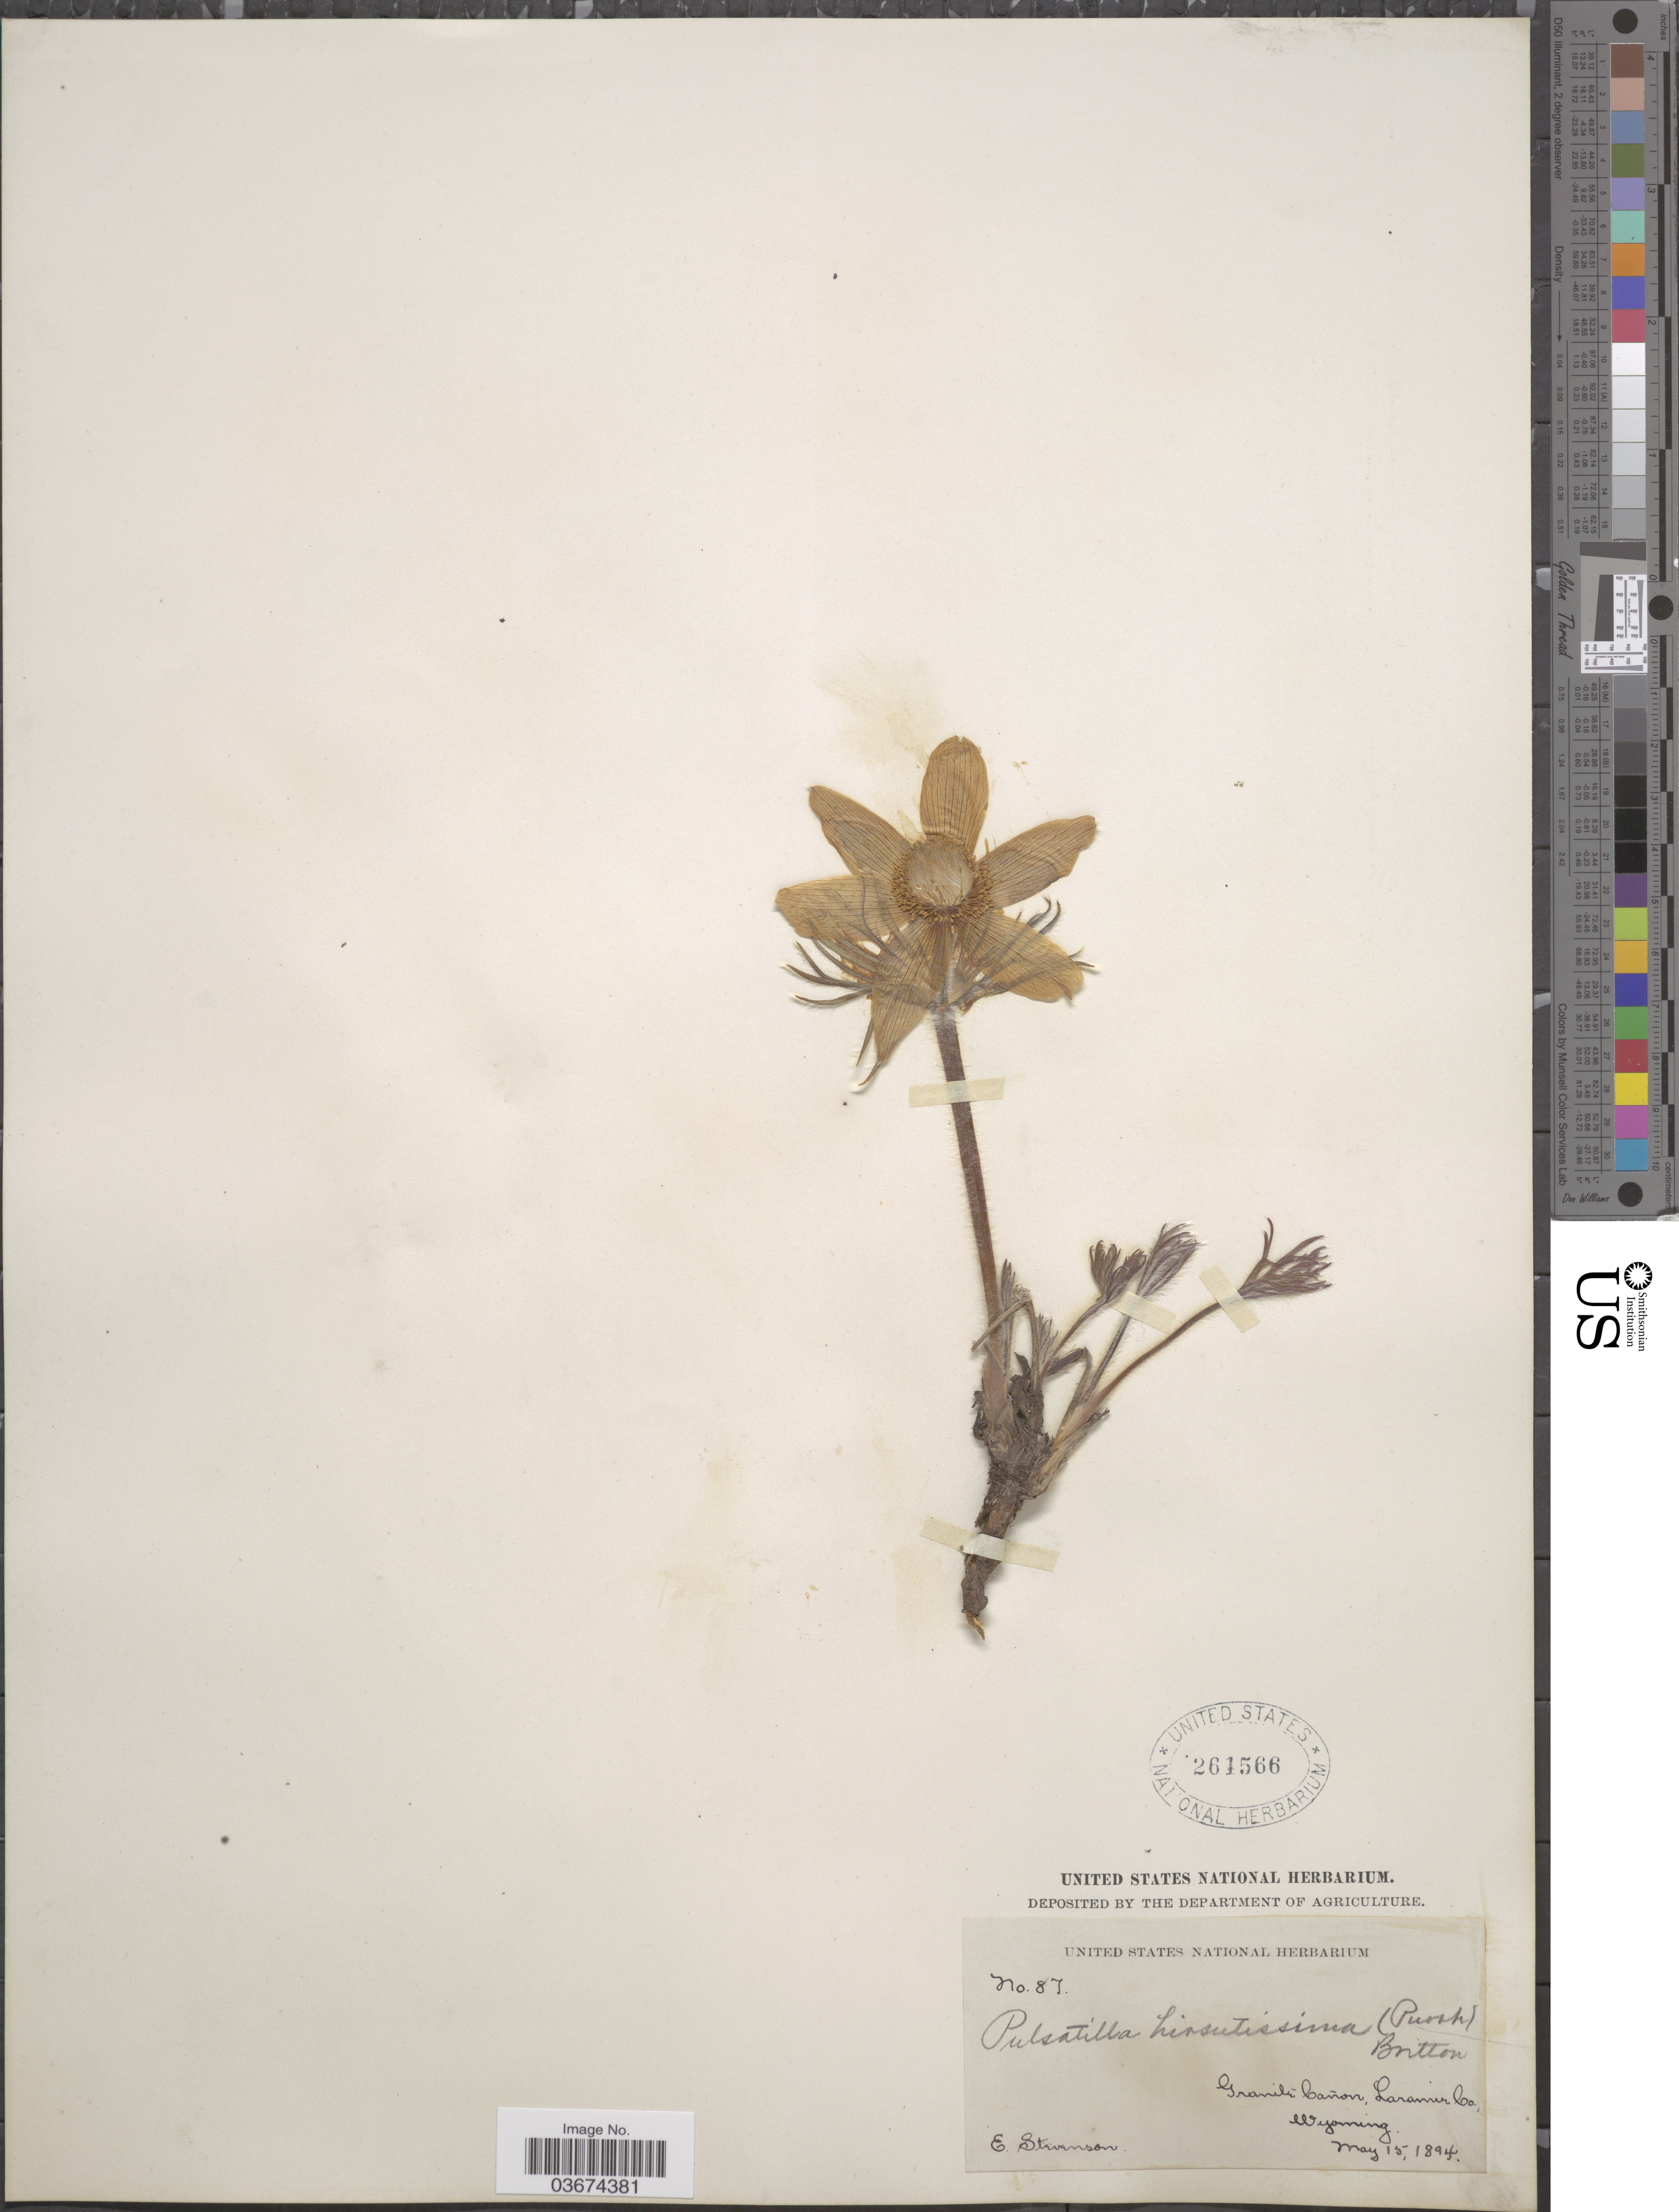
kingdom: Plantae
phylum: Tracheophyta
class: Magnoliopsida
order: Ranunculales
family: Ranunculaceae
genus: Pulsatilla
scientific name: Pulsatilla nuttalliana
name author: (DC.) Bercht. & J. Presl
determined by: Strong, Mark T., (BOT), Smithsonian Institution - National Museum of Natural History (UNITED STATES)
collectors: E. Stevenson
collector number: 87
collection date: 1894-05-15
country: United States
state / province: Wyoming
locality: Granite Cañon, Laramie Co.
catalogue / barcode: US 261566